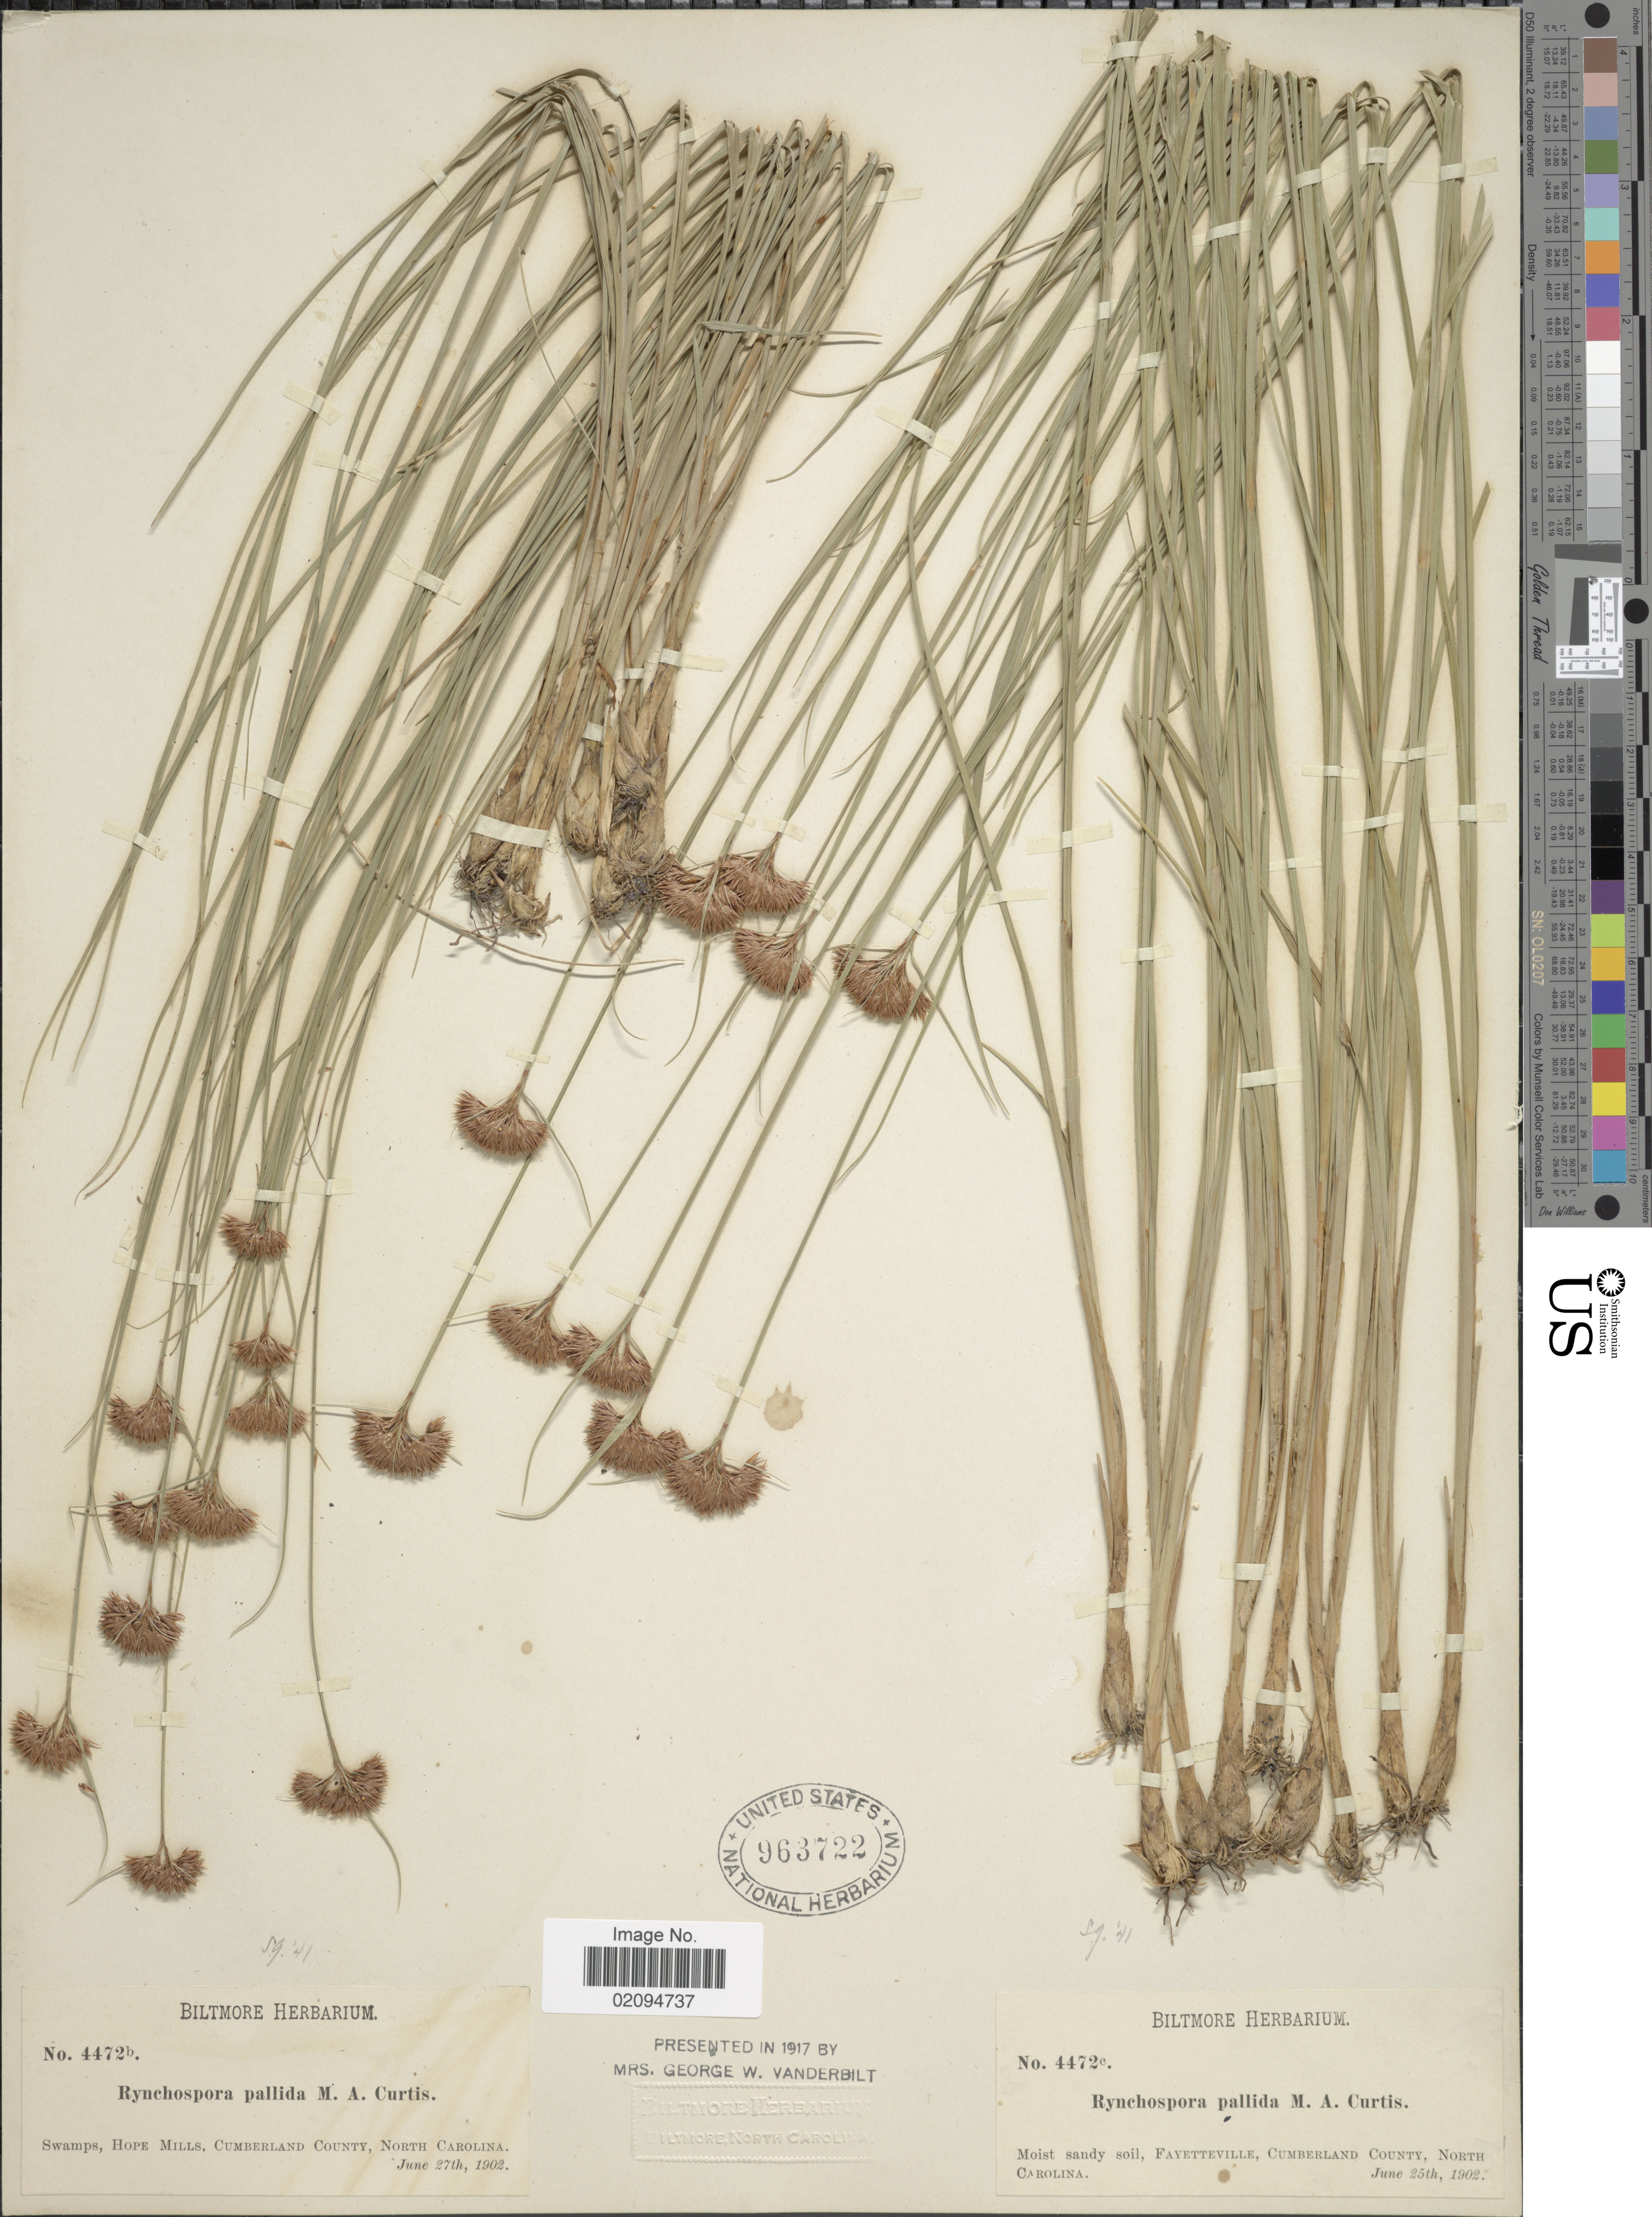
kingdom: Plantae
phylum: Tracheophyta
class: Liliopsida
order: Poales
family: Cyperaceae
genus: Rhynchospora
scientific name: Rhynchospora pallida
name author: M.A. Curtis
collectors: ex herb. Biltmore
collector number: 4472c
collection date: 1902-06-25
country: United States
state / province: North Carolina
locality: Fayetteville, Cumberland County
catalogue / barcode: US 963722